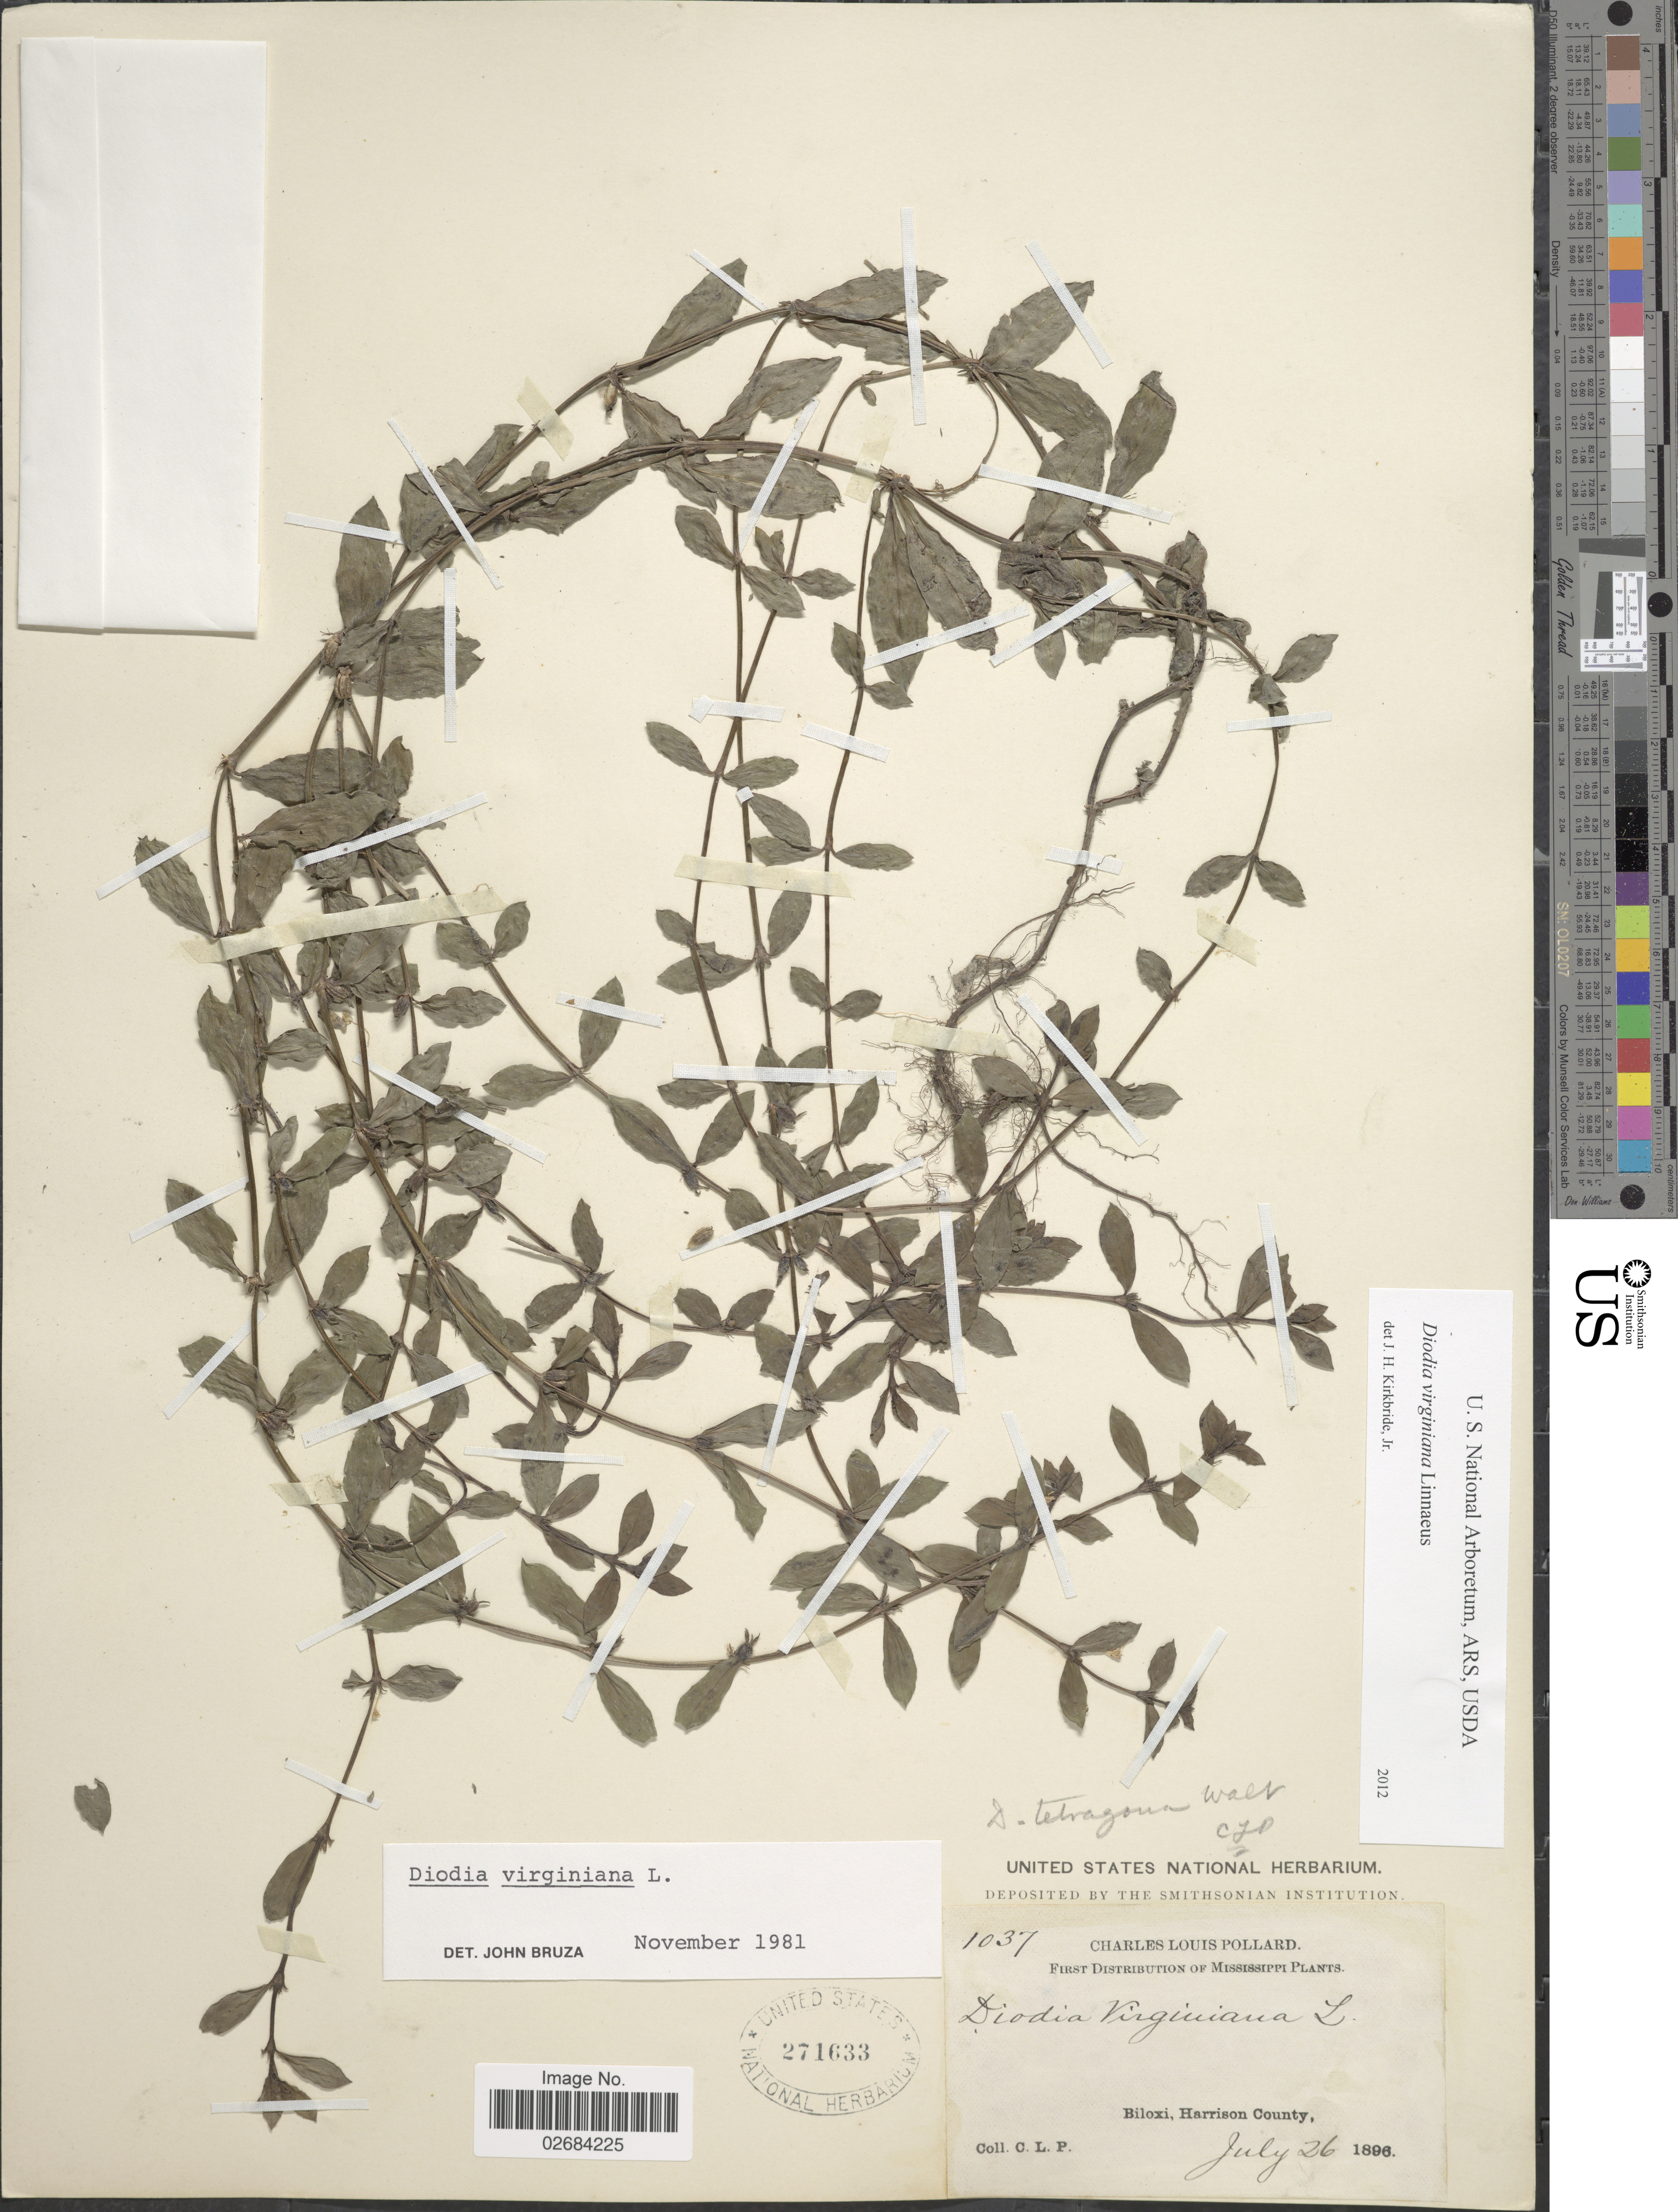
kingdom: Plantae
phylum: Tracheophyta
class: Magnoliopsida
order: Gentianales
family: Rubiaceae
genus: Diodia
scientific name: Diodia virginiana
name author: L.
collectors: C. L. Pollard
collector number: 1037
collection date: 1896-07-26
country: United States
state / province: Mississippi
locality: Biloxi, Harrison County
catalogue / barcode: US 271633